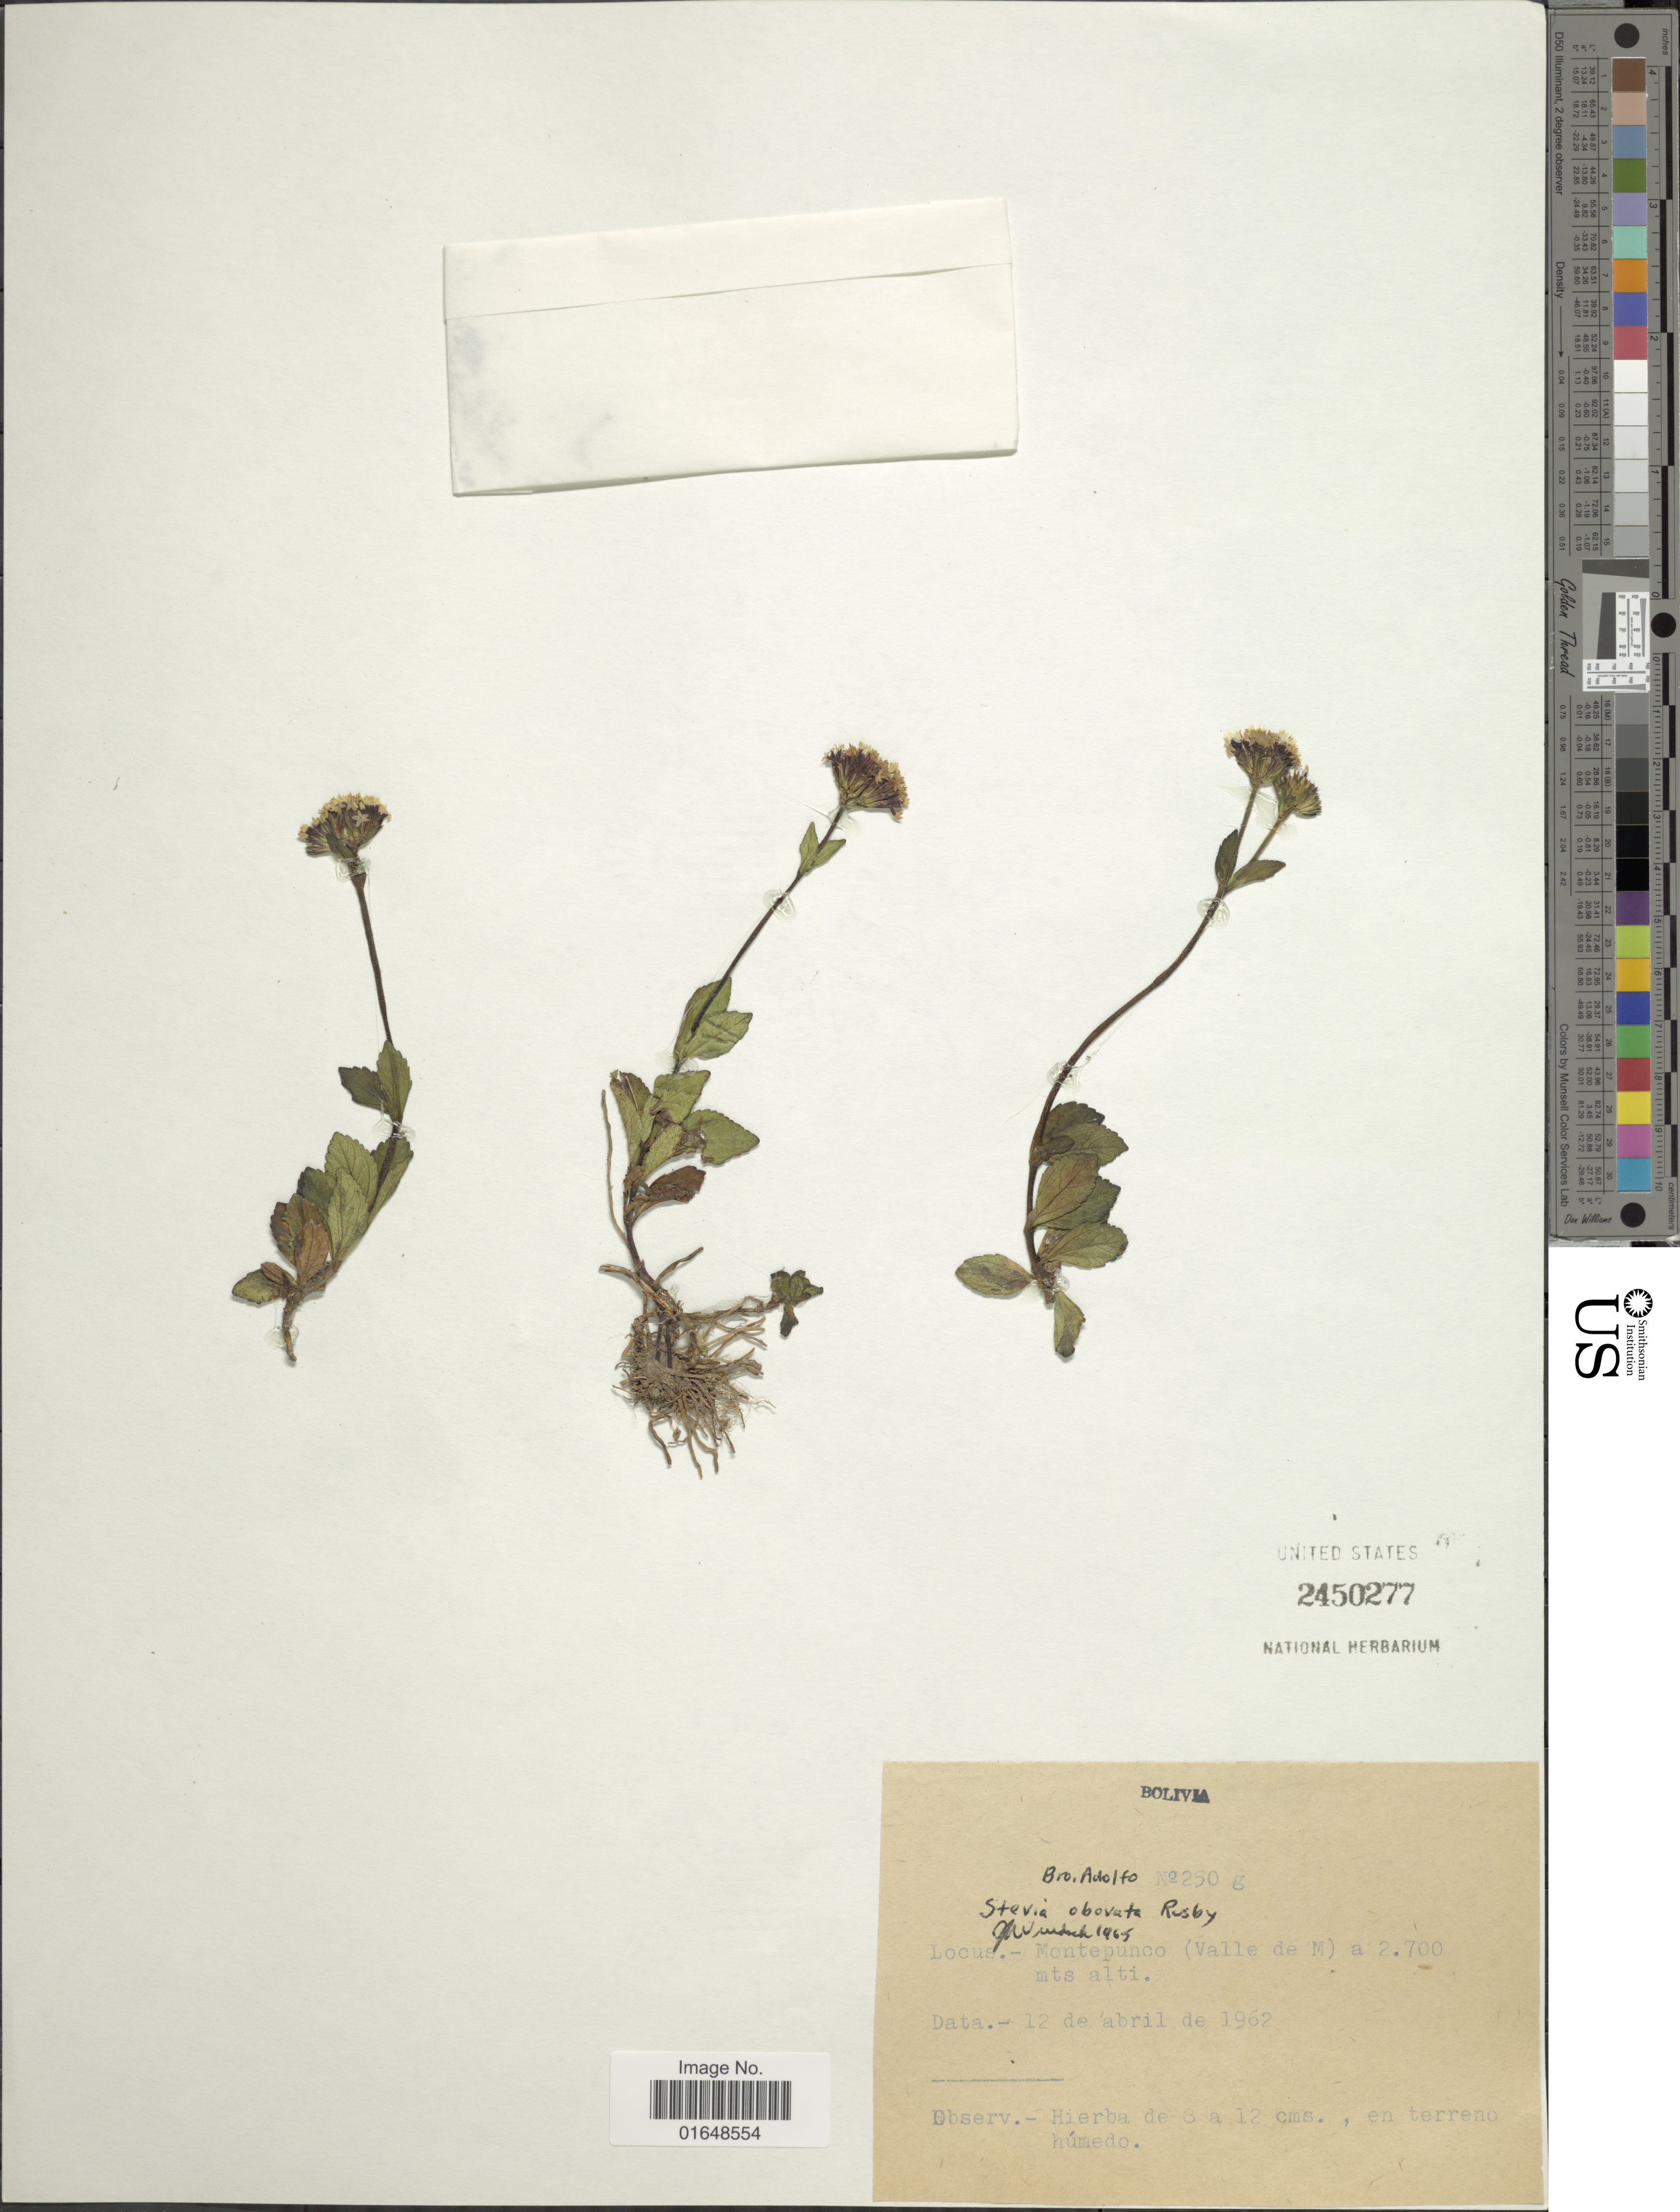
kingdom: Plantae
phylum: Tracheophyta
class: Magnoliopsida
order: Asterales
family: Asteraceae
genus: Stevia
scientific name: Stevia obovata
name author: Rusby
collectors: Bro. Adolfo M.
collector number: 250 g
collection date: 1962-04-12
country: Bolivia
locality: Montepunco (Valle de M)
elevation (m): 2700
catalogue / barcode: US 2450277